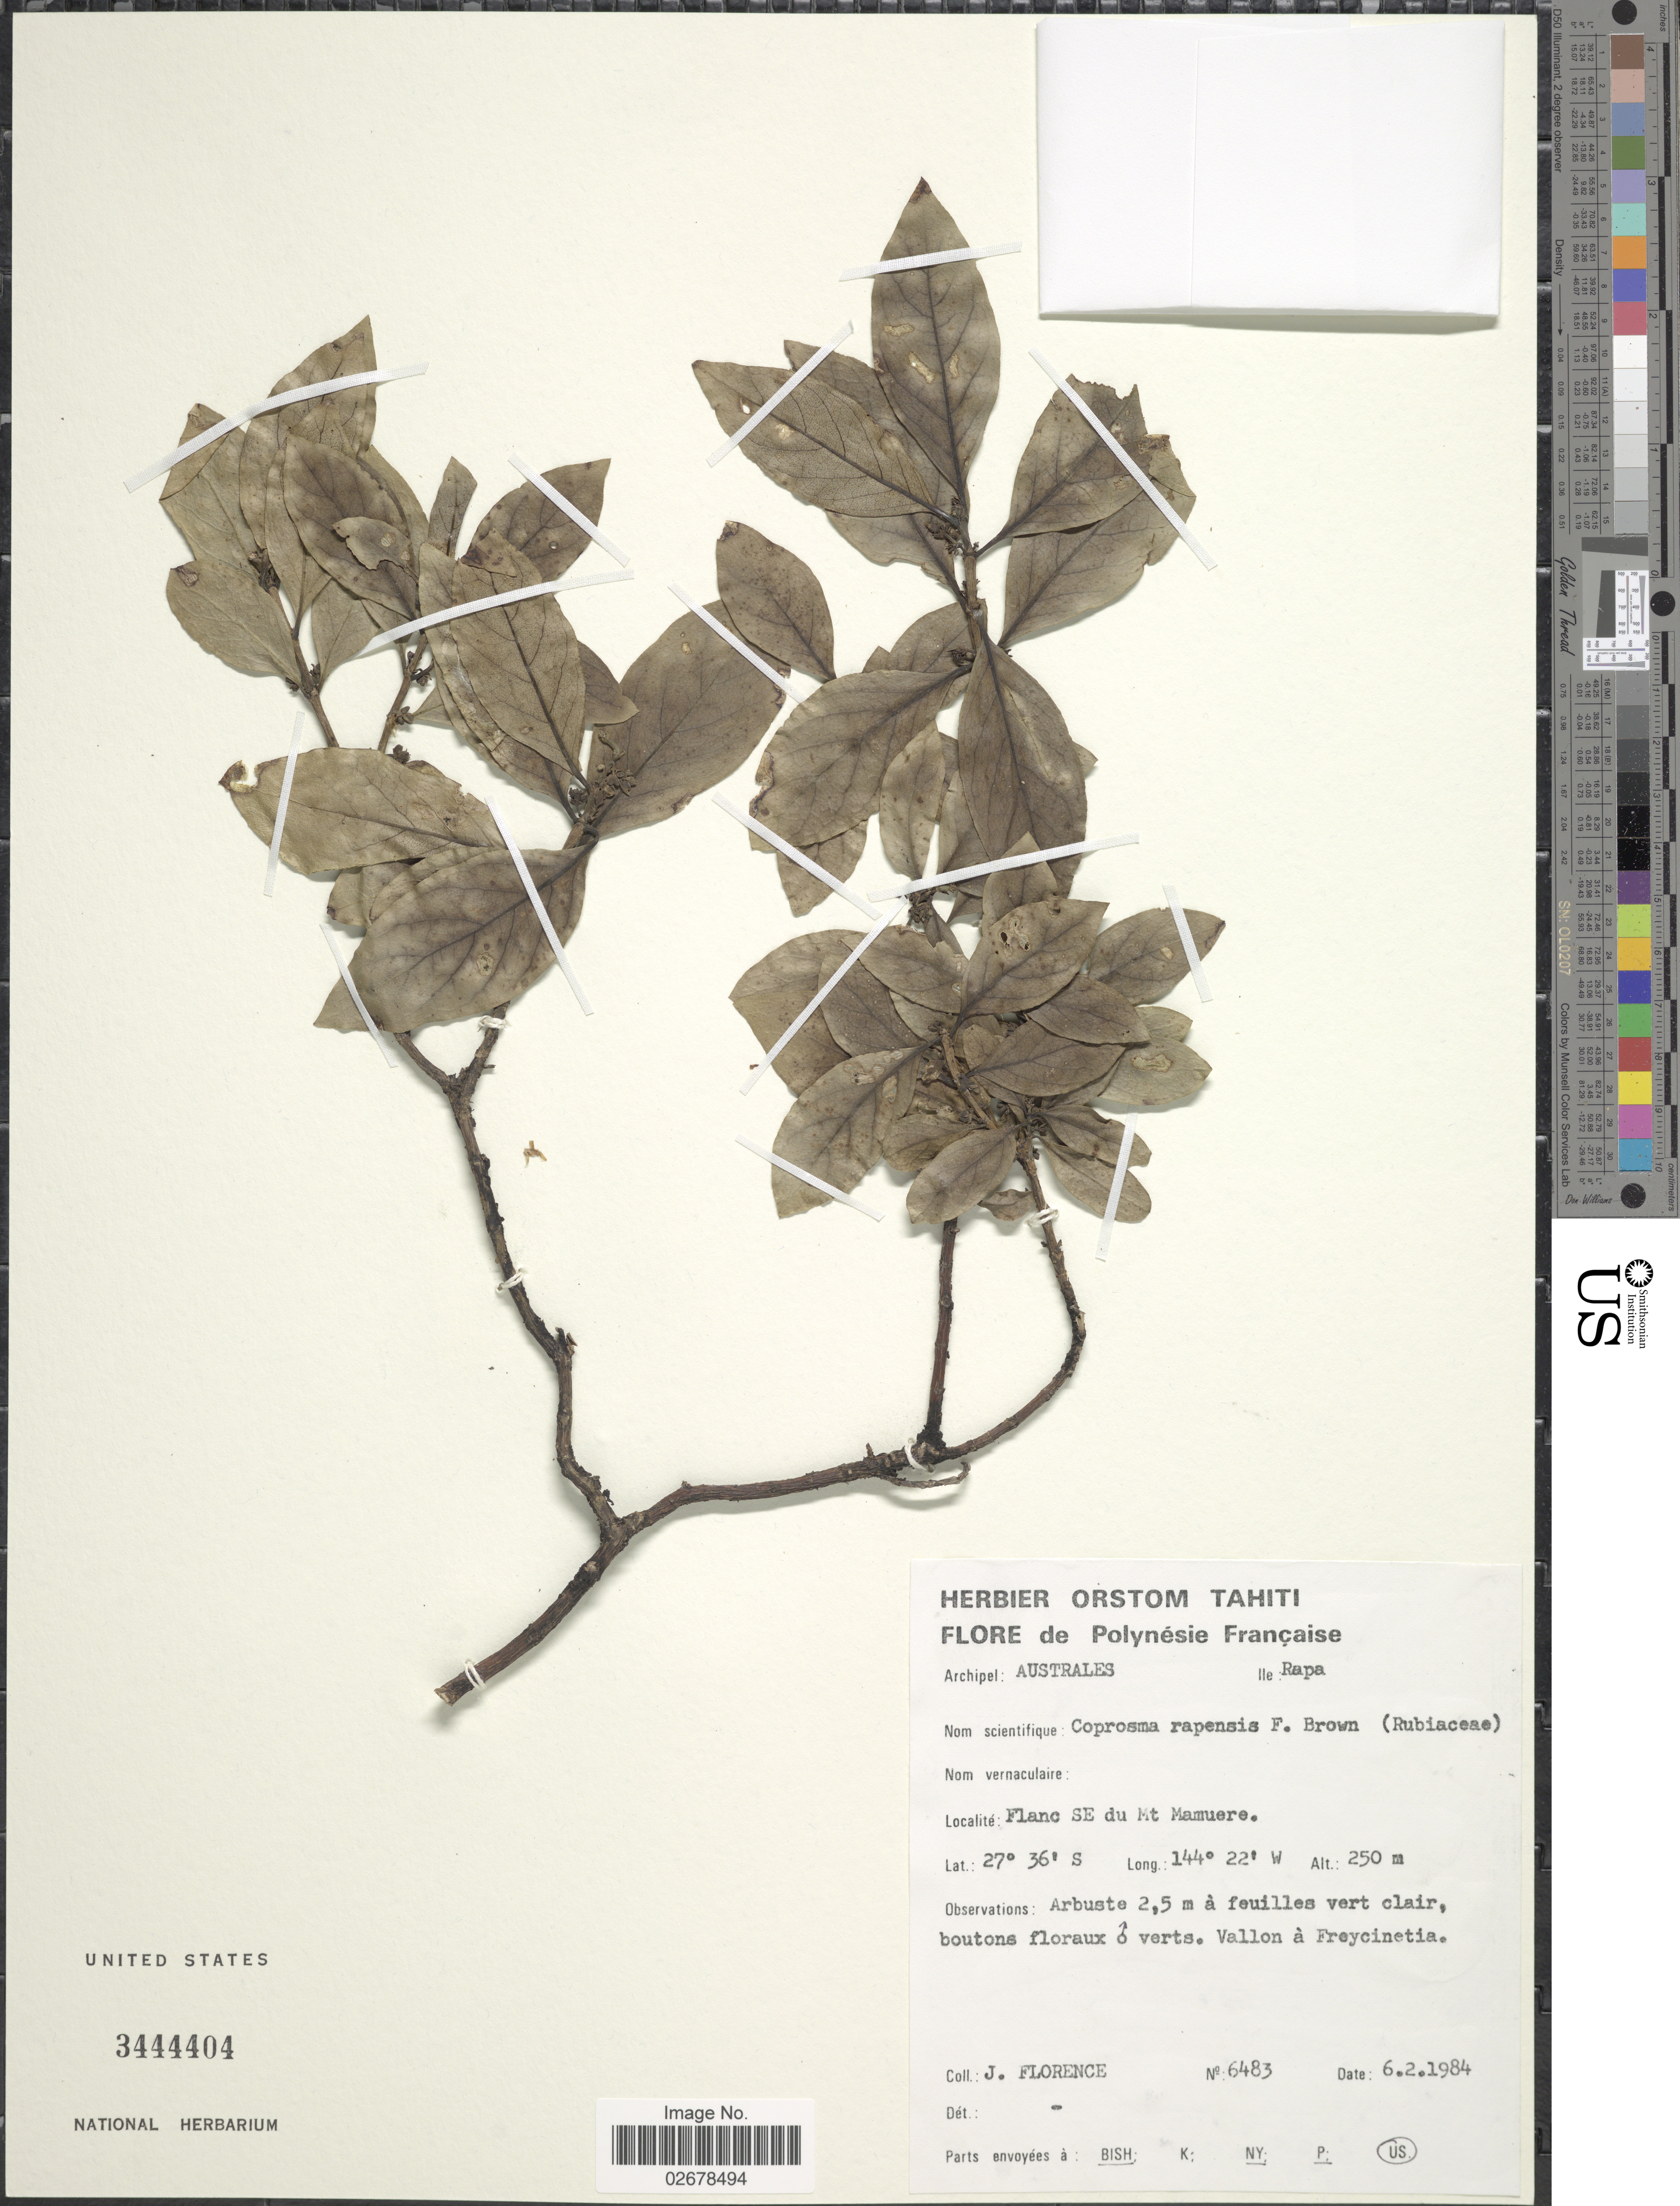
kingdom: Plantae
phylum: Tracheophyta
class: Magnoliopsida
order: Gentianales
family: Rubiaceae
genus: Coprosma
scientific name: Coprosma rapensis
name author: F. Br.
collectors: J. Florence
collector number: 6483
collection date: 1984-02-06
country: French Polynesia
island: Rapa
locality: Archipel: Australes, Ile: Rapa, Flanc SE du Mt Mamuere.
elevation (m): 250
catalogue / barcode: US 3444404